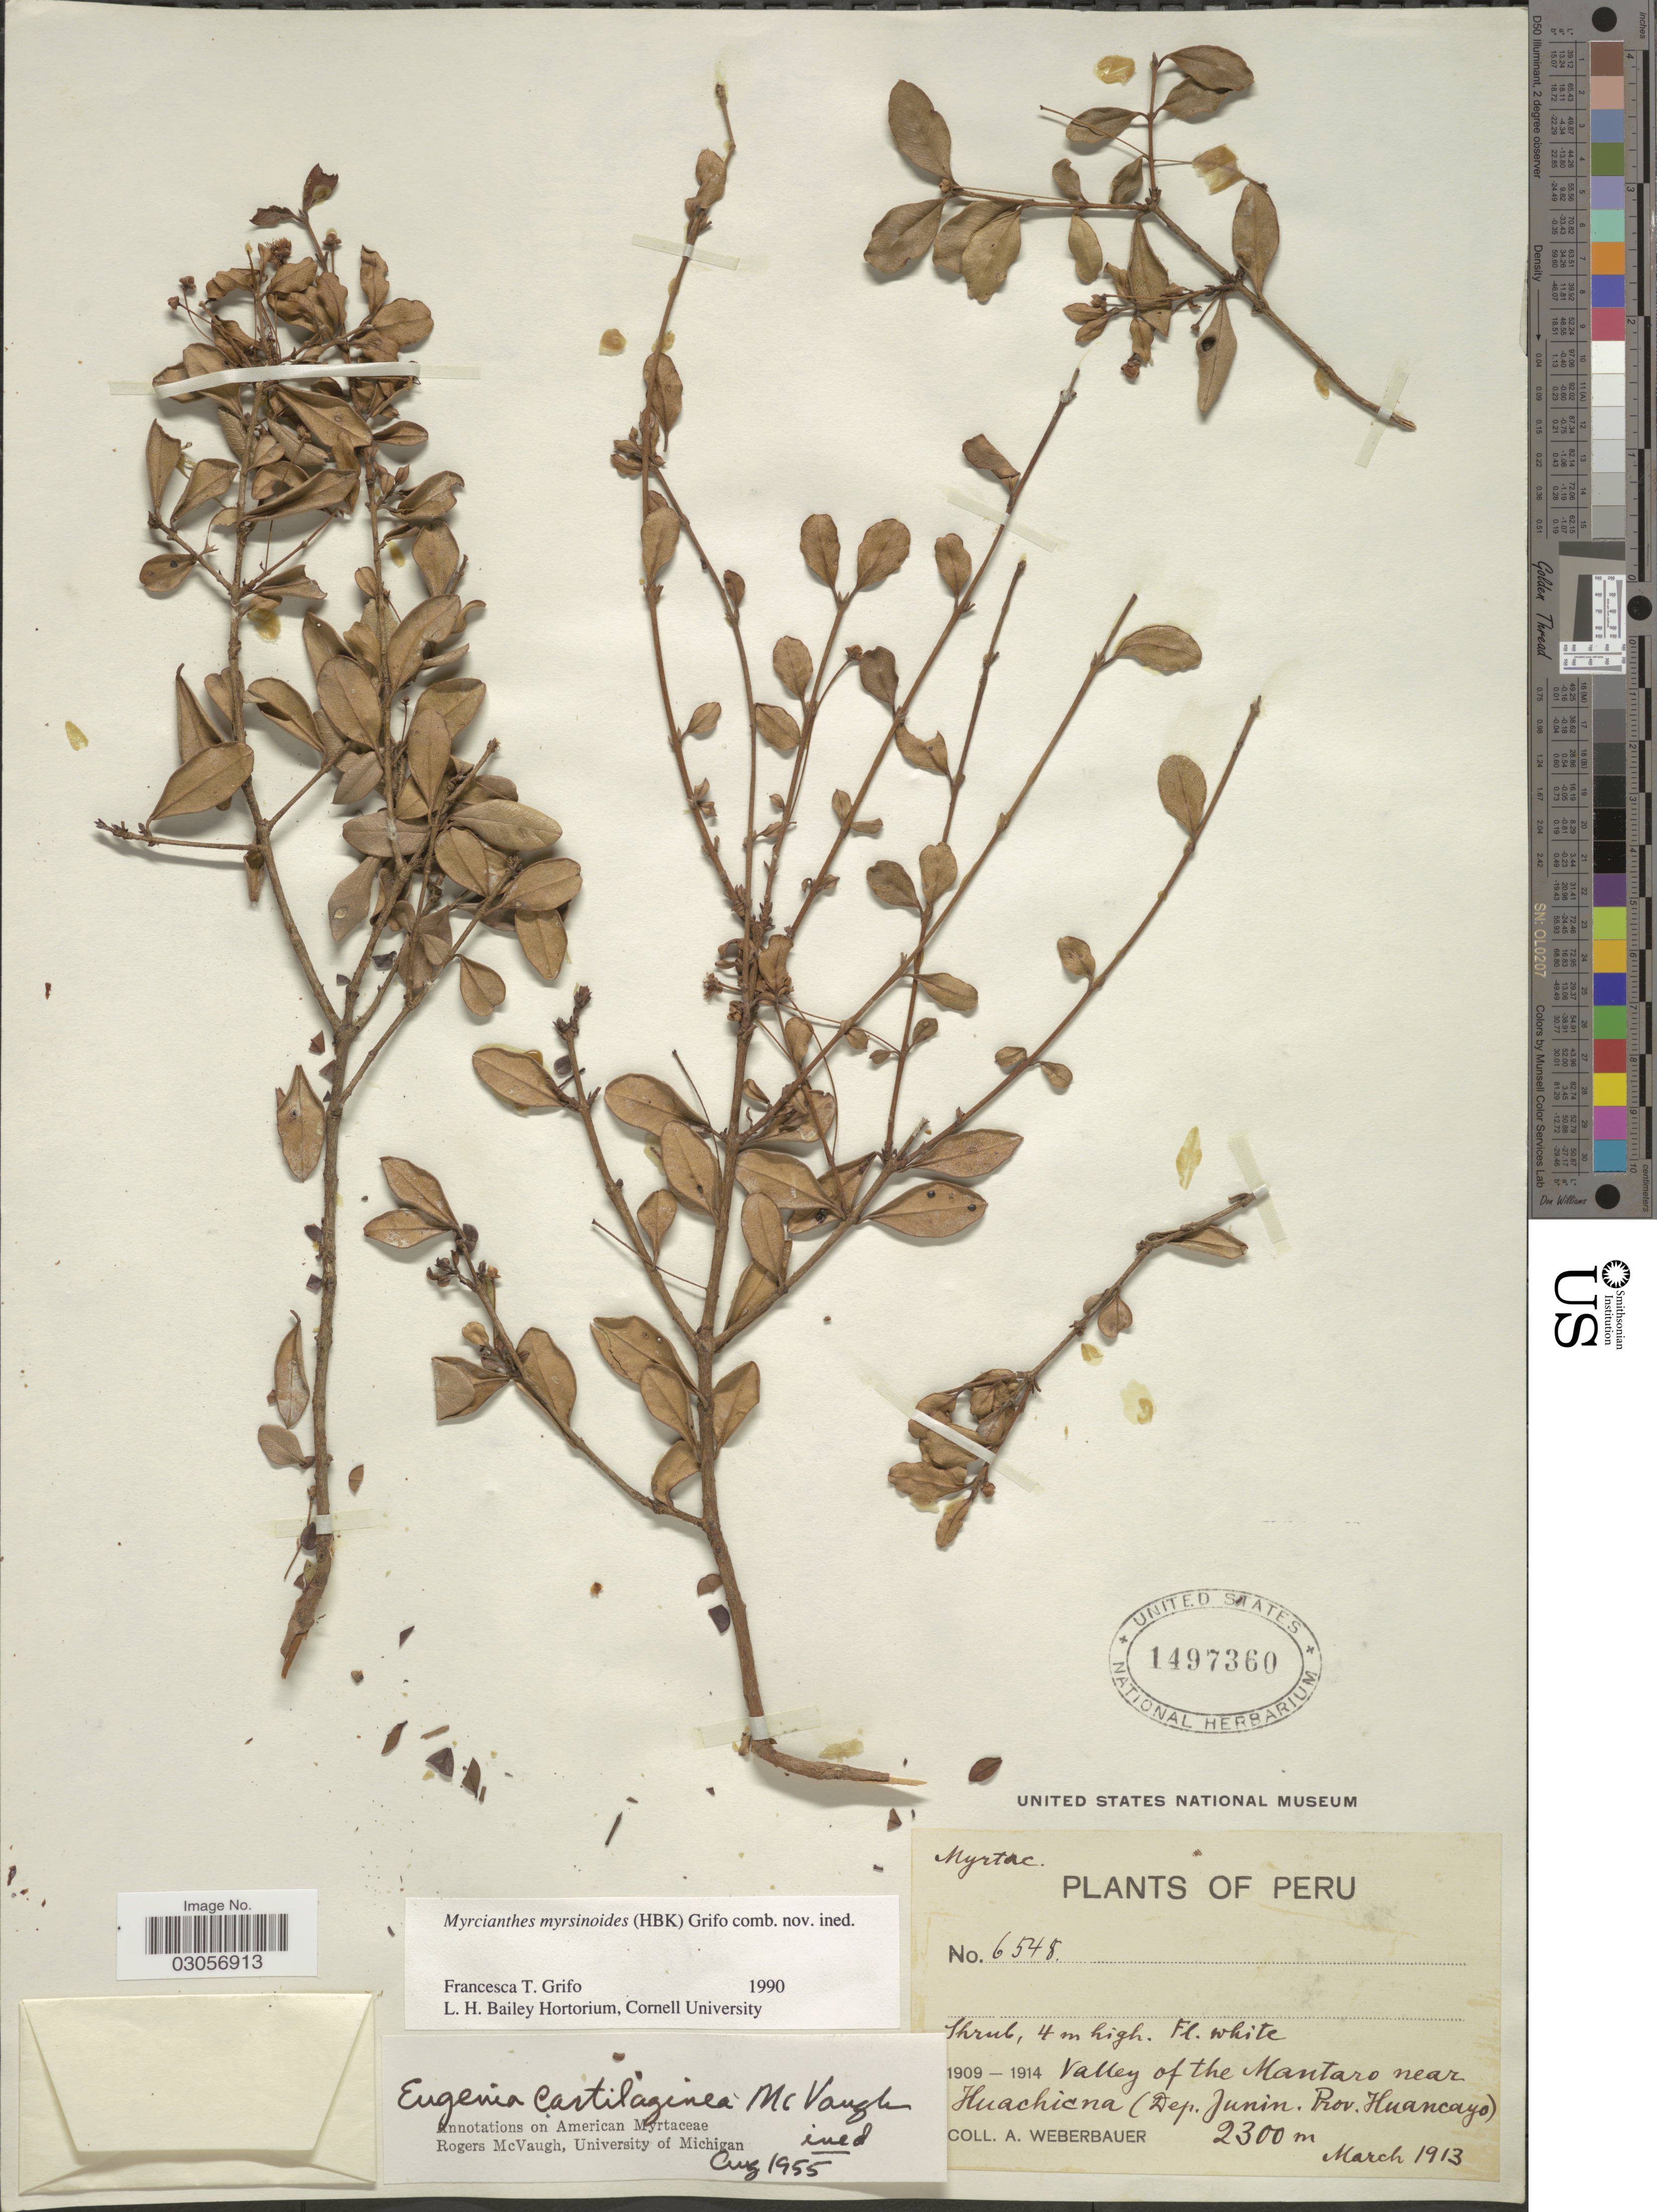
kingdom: Plantae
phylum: Tracheophyta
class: Magnoliopsida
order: Myrtales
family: Myrtaceae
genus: Myrcianthes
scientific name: Myrcianthes myrsinoides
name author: (Kunth) Grifo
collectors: A. Weberbauer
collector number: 6548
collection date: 1913-03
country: Peru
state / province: Junín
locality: Valley of the Mantaro near Huachicna (Dept. Junin, Prov. Huancayo).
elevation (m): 2300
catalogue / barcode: US 1497360